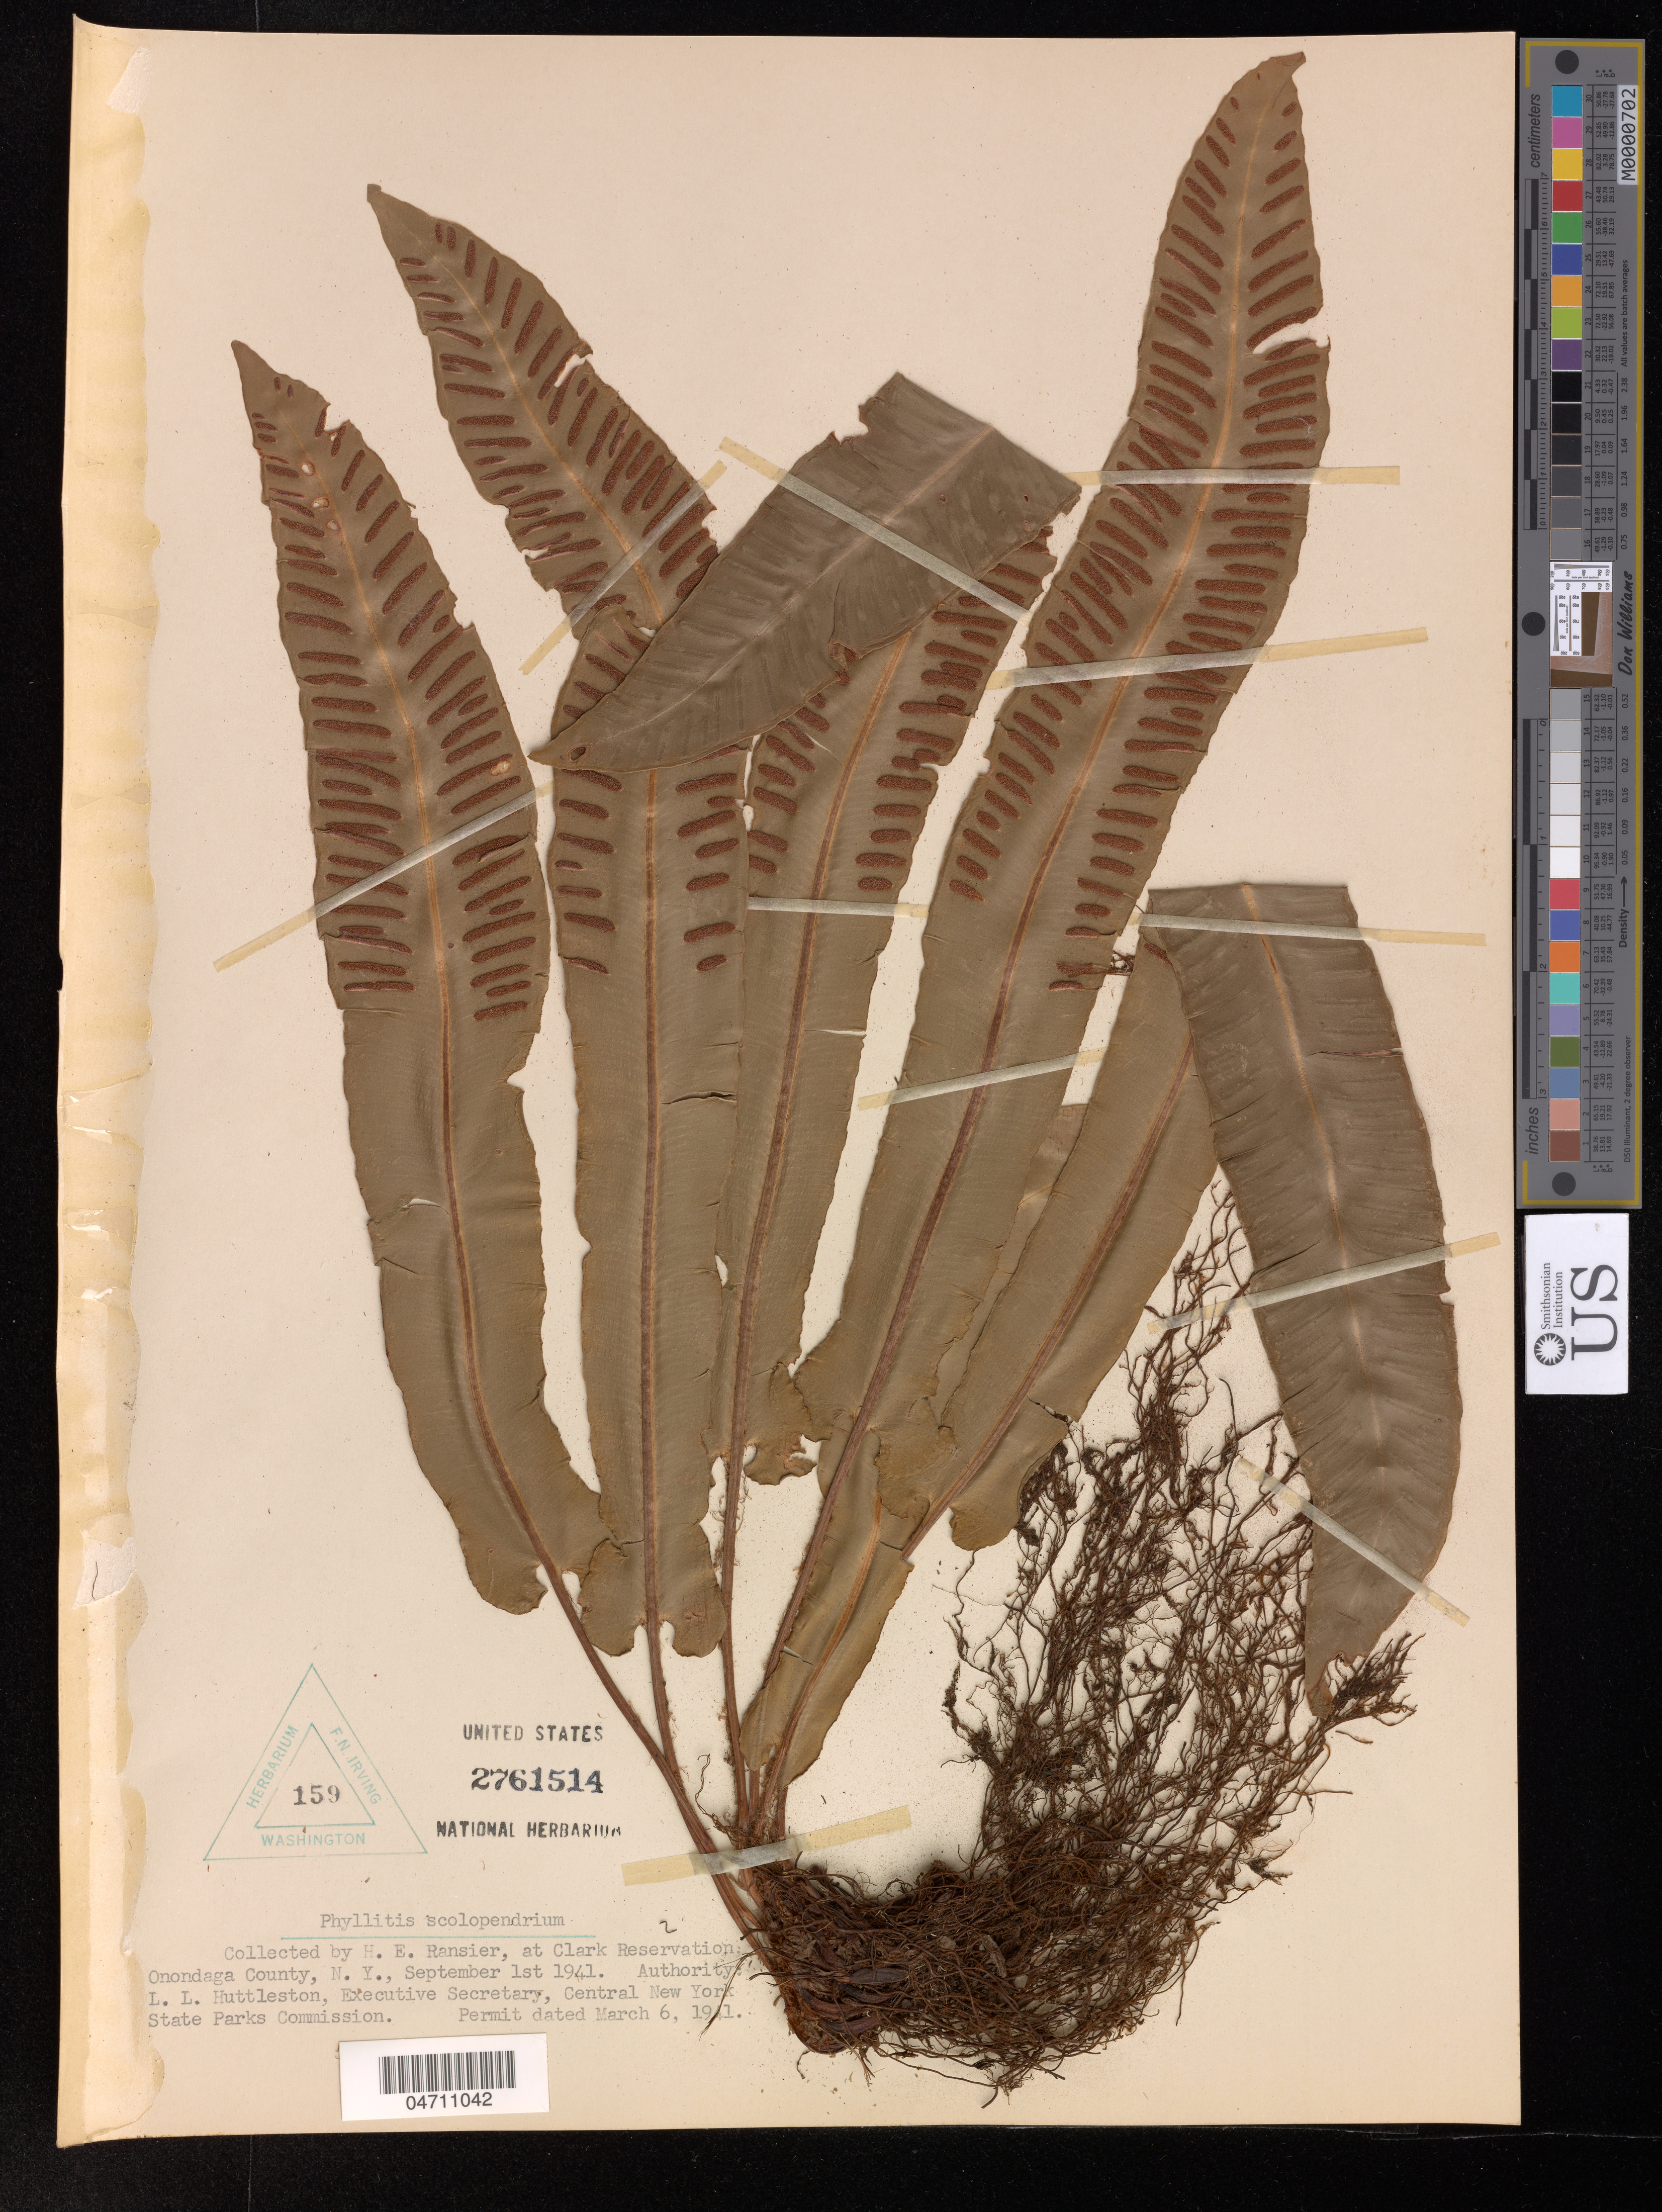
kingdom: Plantae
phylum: Tracheophyta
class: Polypodiopsida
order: Polypodiales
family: Aspleniaceae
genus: Phyllitis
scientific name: Phyllitis scolopendrium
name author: (L.) Newman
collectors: H. Ransier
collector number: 159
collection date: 1941-09-01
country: United States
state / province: New York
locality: Onondaga County, L. L. Huttleston, Executive Secretary, Central New York State Parks Commission.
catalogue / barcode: US 2761514